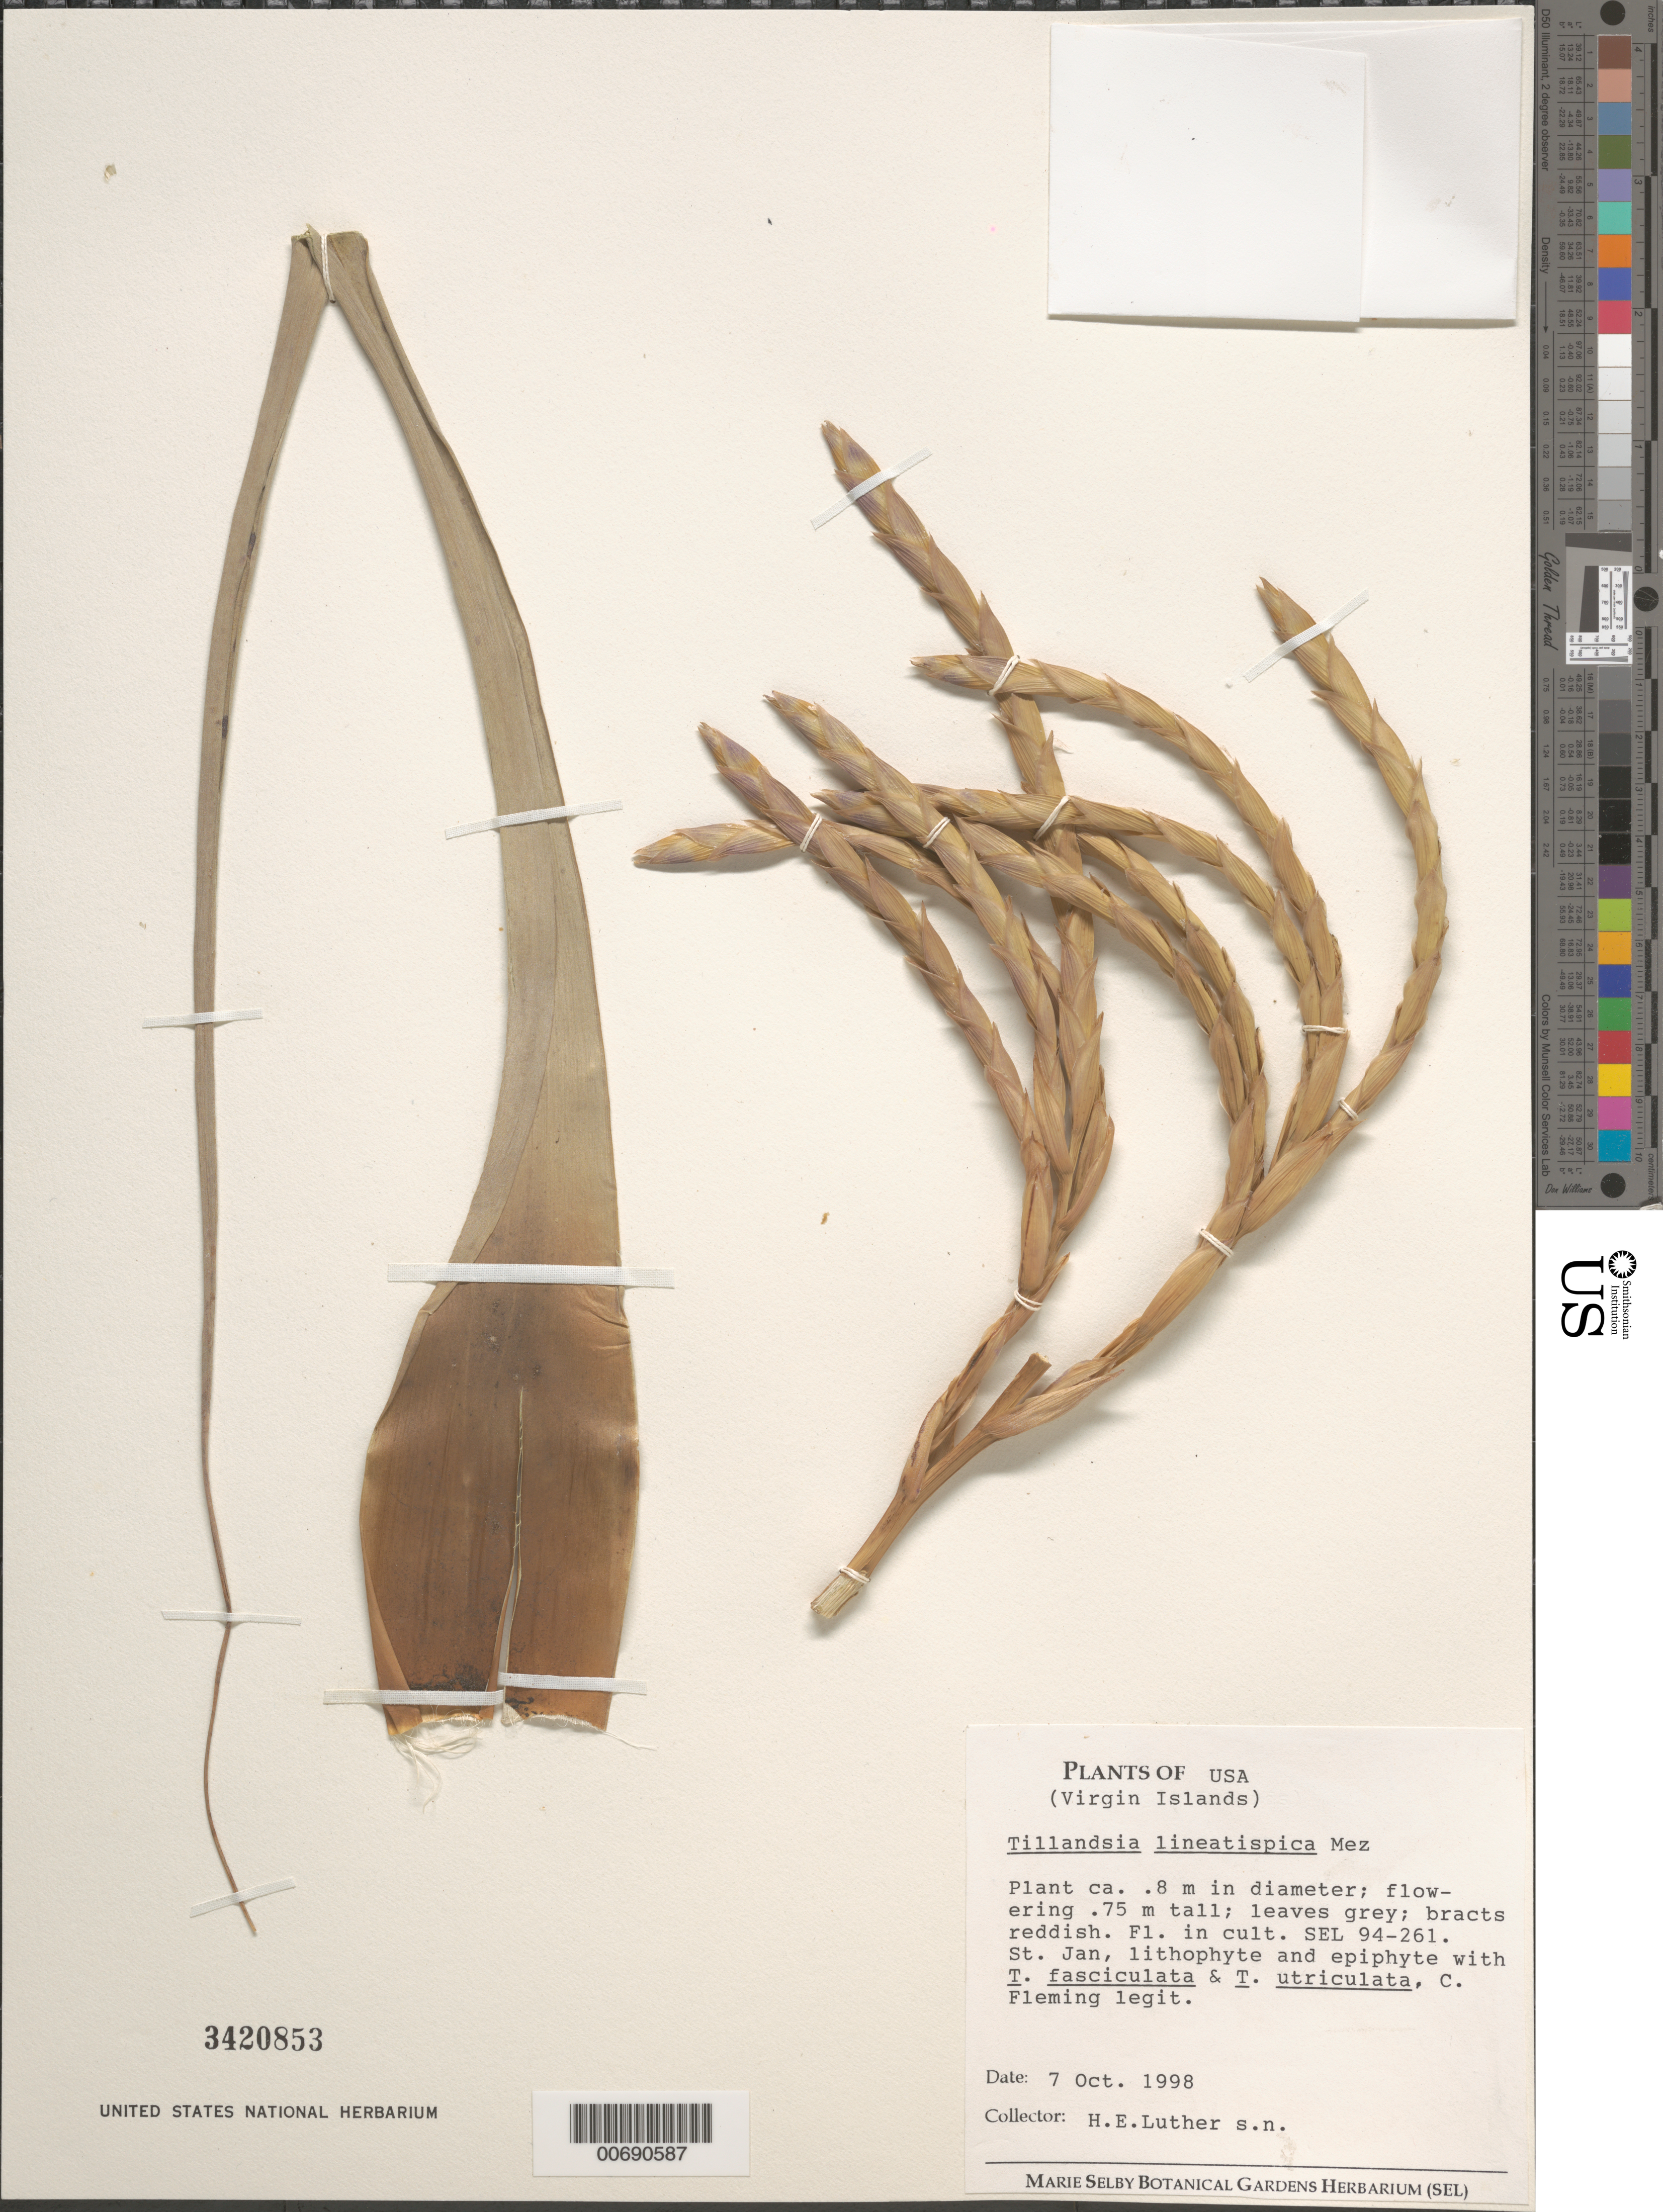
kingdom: Plantae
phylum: Tracheophyta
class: Liliopsida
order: Poales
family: Bromeliaceae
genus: Tillandsia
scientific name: Tillandsia lineatispica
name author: Mez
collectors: Hans E. Luther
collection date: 1998-10-07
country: United States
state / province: Florida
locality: USA (Virgin Islands). SEL 94-261. St. Jan.Marie Selby Botanical Gardens.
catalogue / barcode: US 3420853